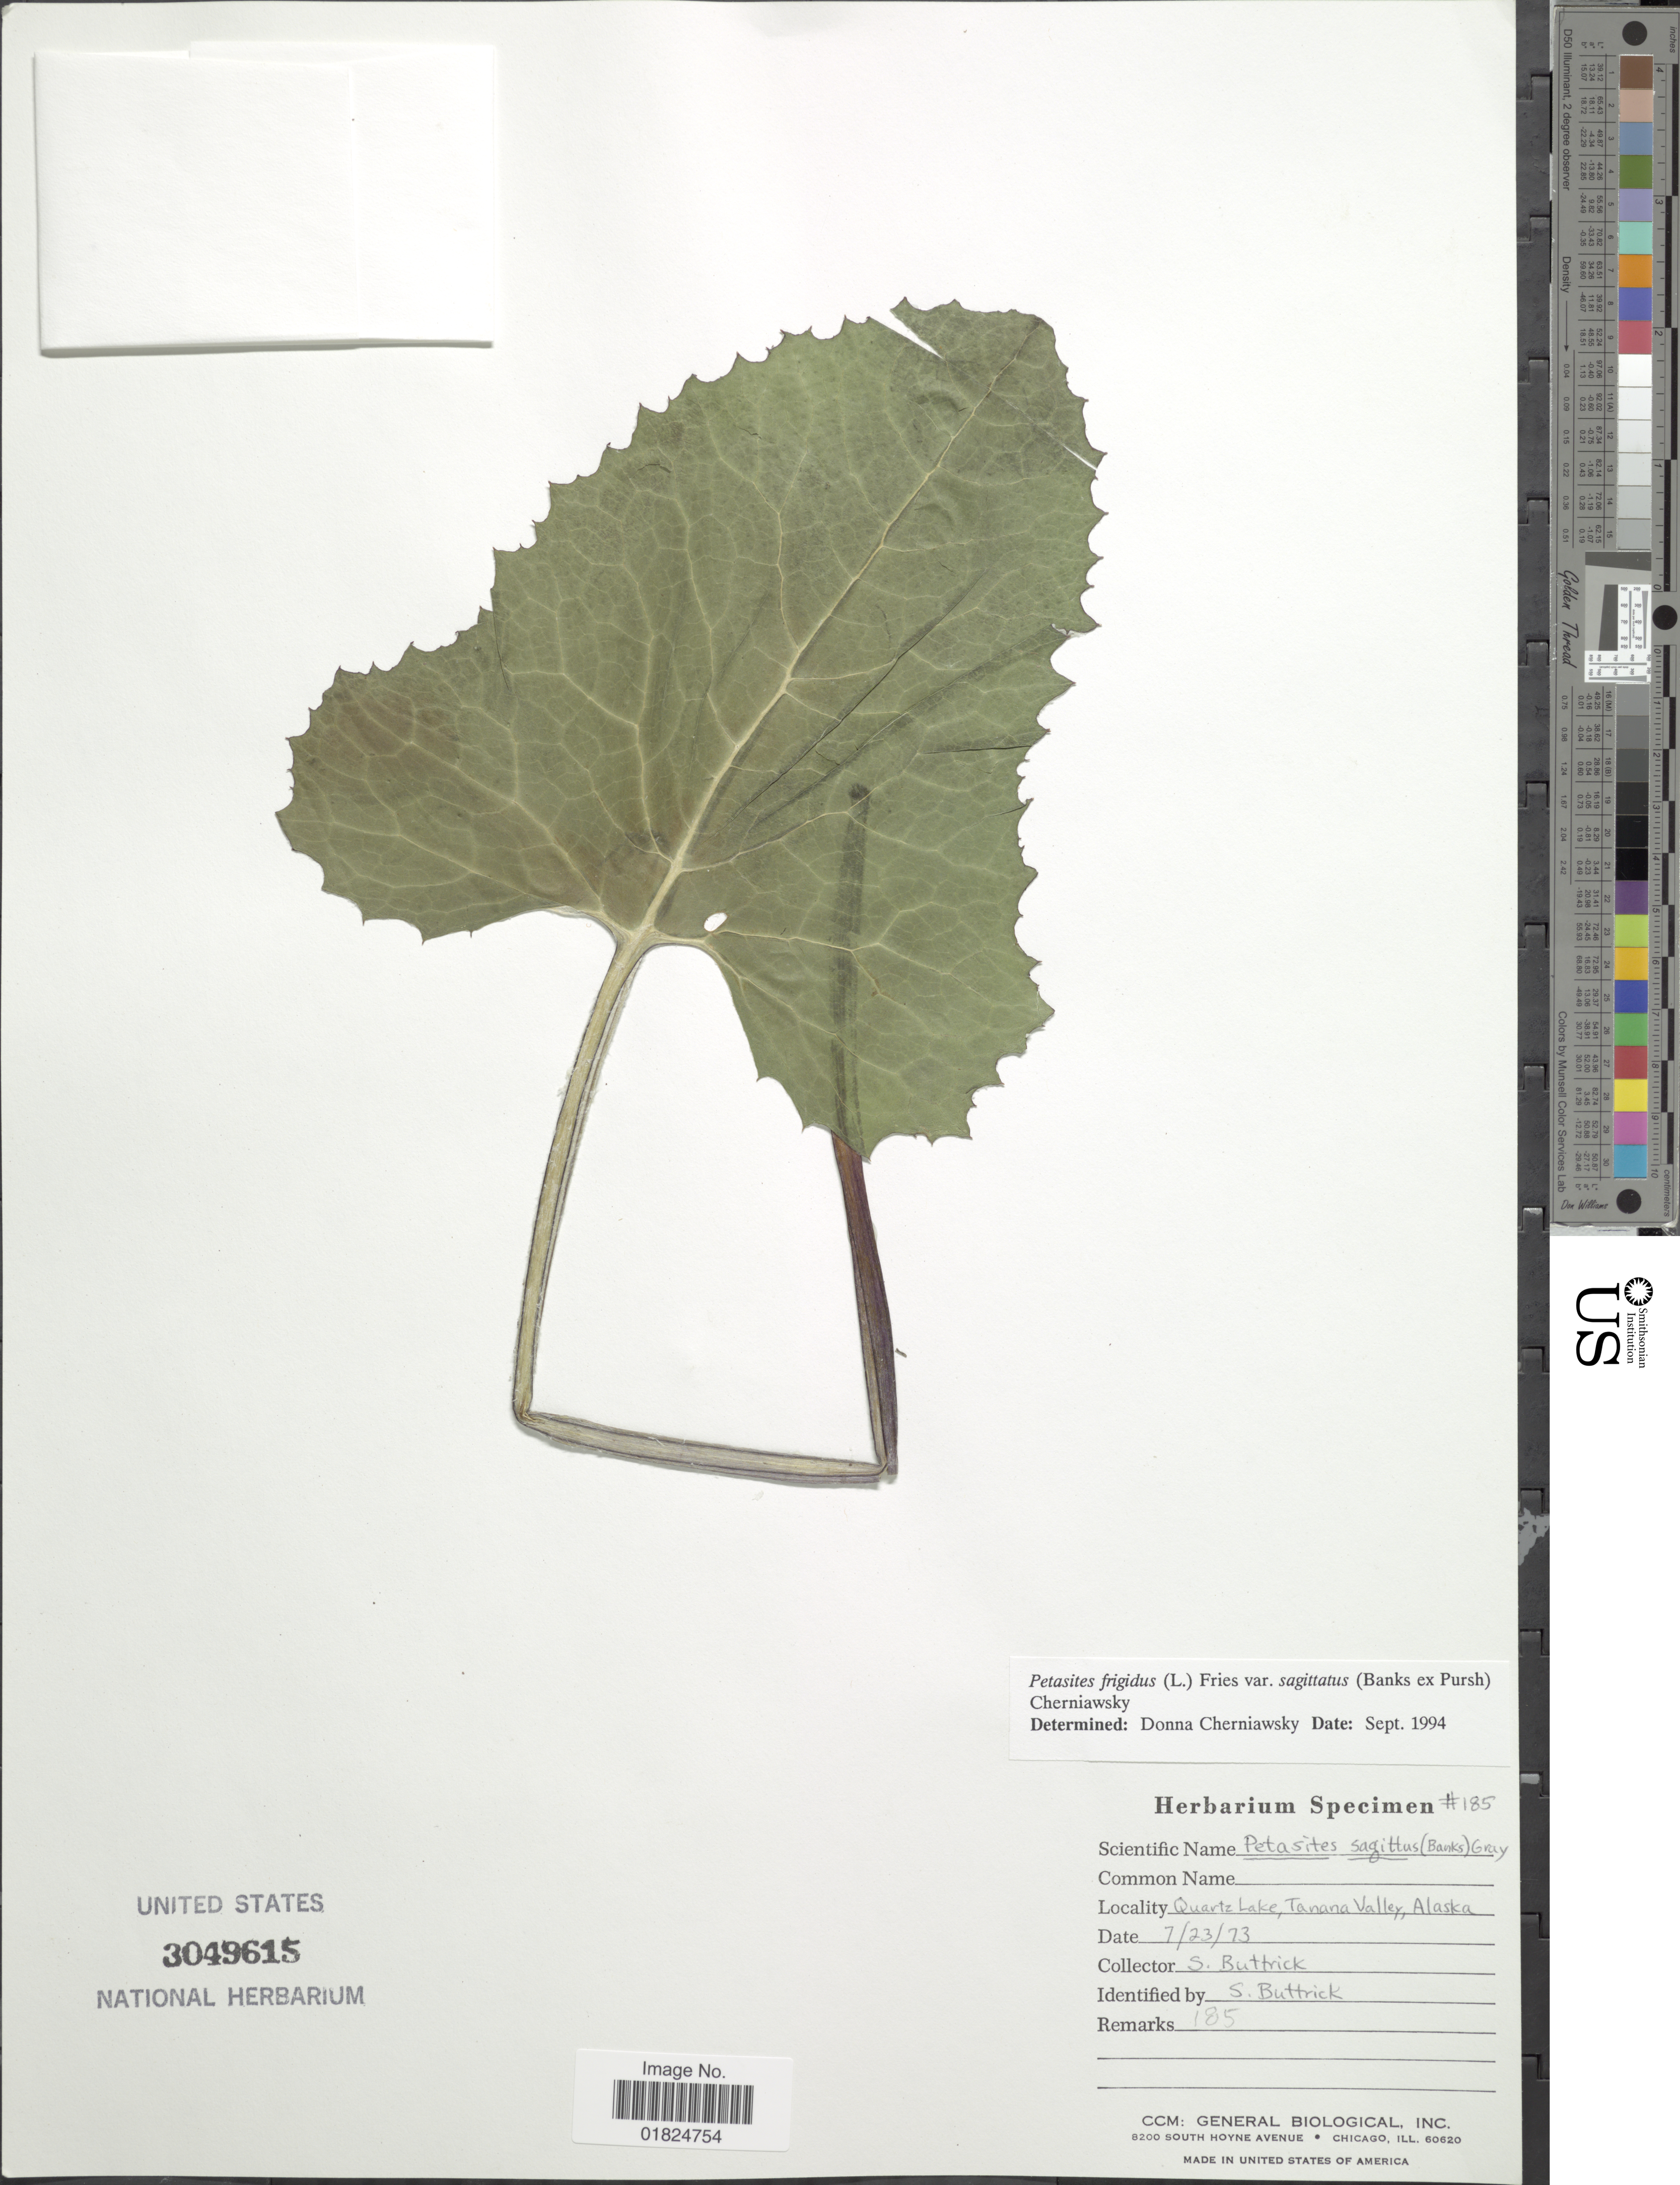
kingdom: Plantae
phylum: Tracheophyta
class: Magnoliopsida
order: Asterales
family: Asteraceae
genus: Petasites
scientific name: Petasites frigidus var. sagittatus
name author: (Banks ex Pursh) Cherniawsky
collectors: S. Buttrick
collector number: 185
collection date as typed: Transcribed d/m/y: 23/7/73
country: United States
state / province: Alaska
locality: Quartz Lake, Tanana Valley, Alaska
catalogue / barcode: US 3049615